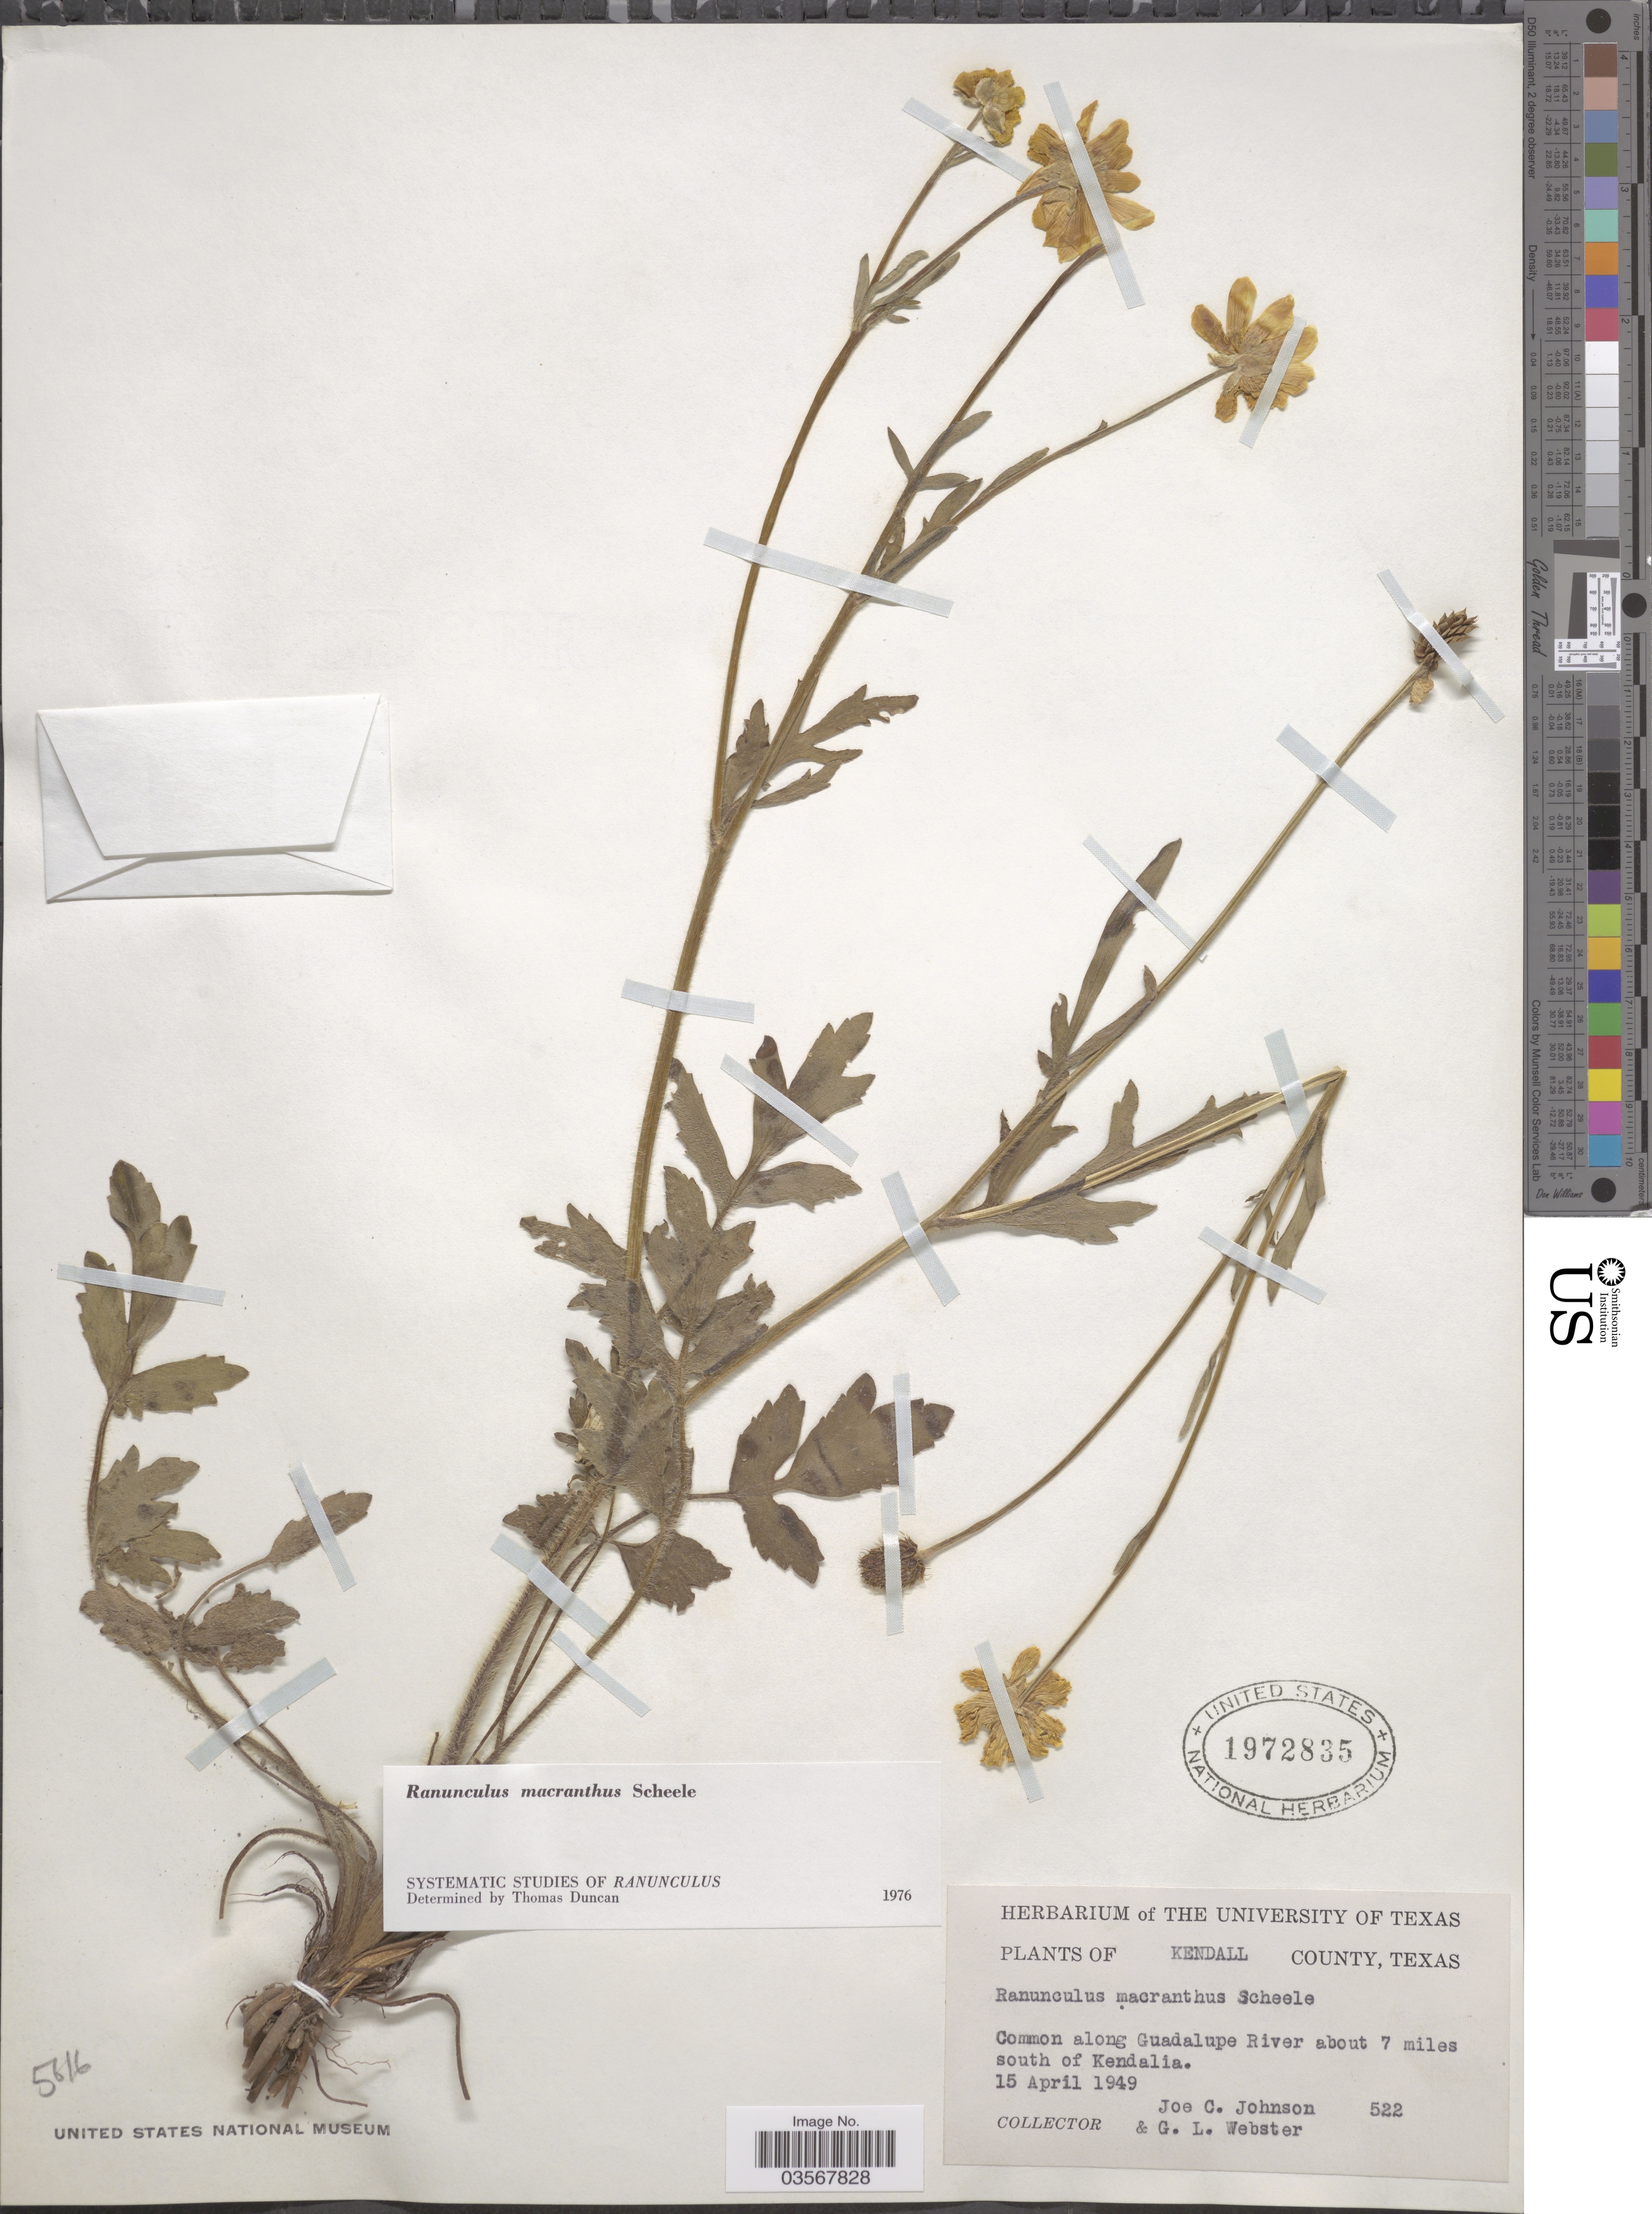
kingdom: Plantae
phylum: Tracheophyta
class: Magnoliopsida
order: Ranunculales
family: Ranunculaceae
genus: Ranunculus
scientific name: Ranunculus macranthus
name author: Scheele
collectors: J. C. Johnson & G. L. Webster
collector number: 522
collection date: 1949-04-15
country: United States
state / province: Texas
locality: Kendall County. Along Guadalupe River about 7 miles south of Kendalia.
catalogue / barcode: US 1972835